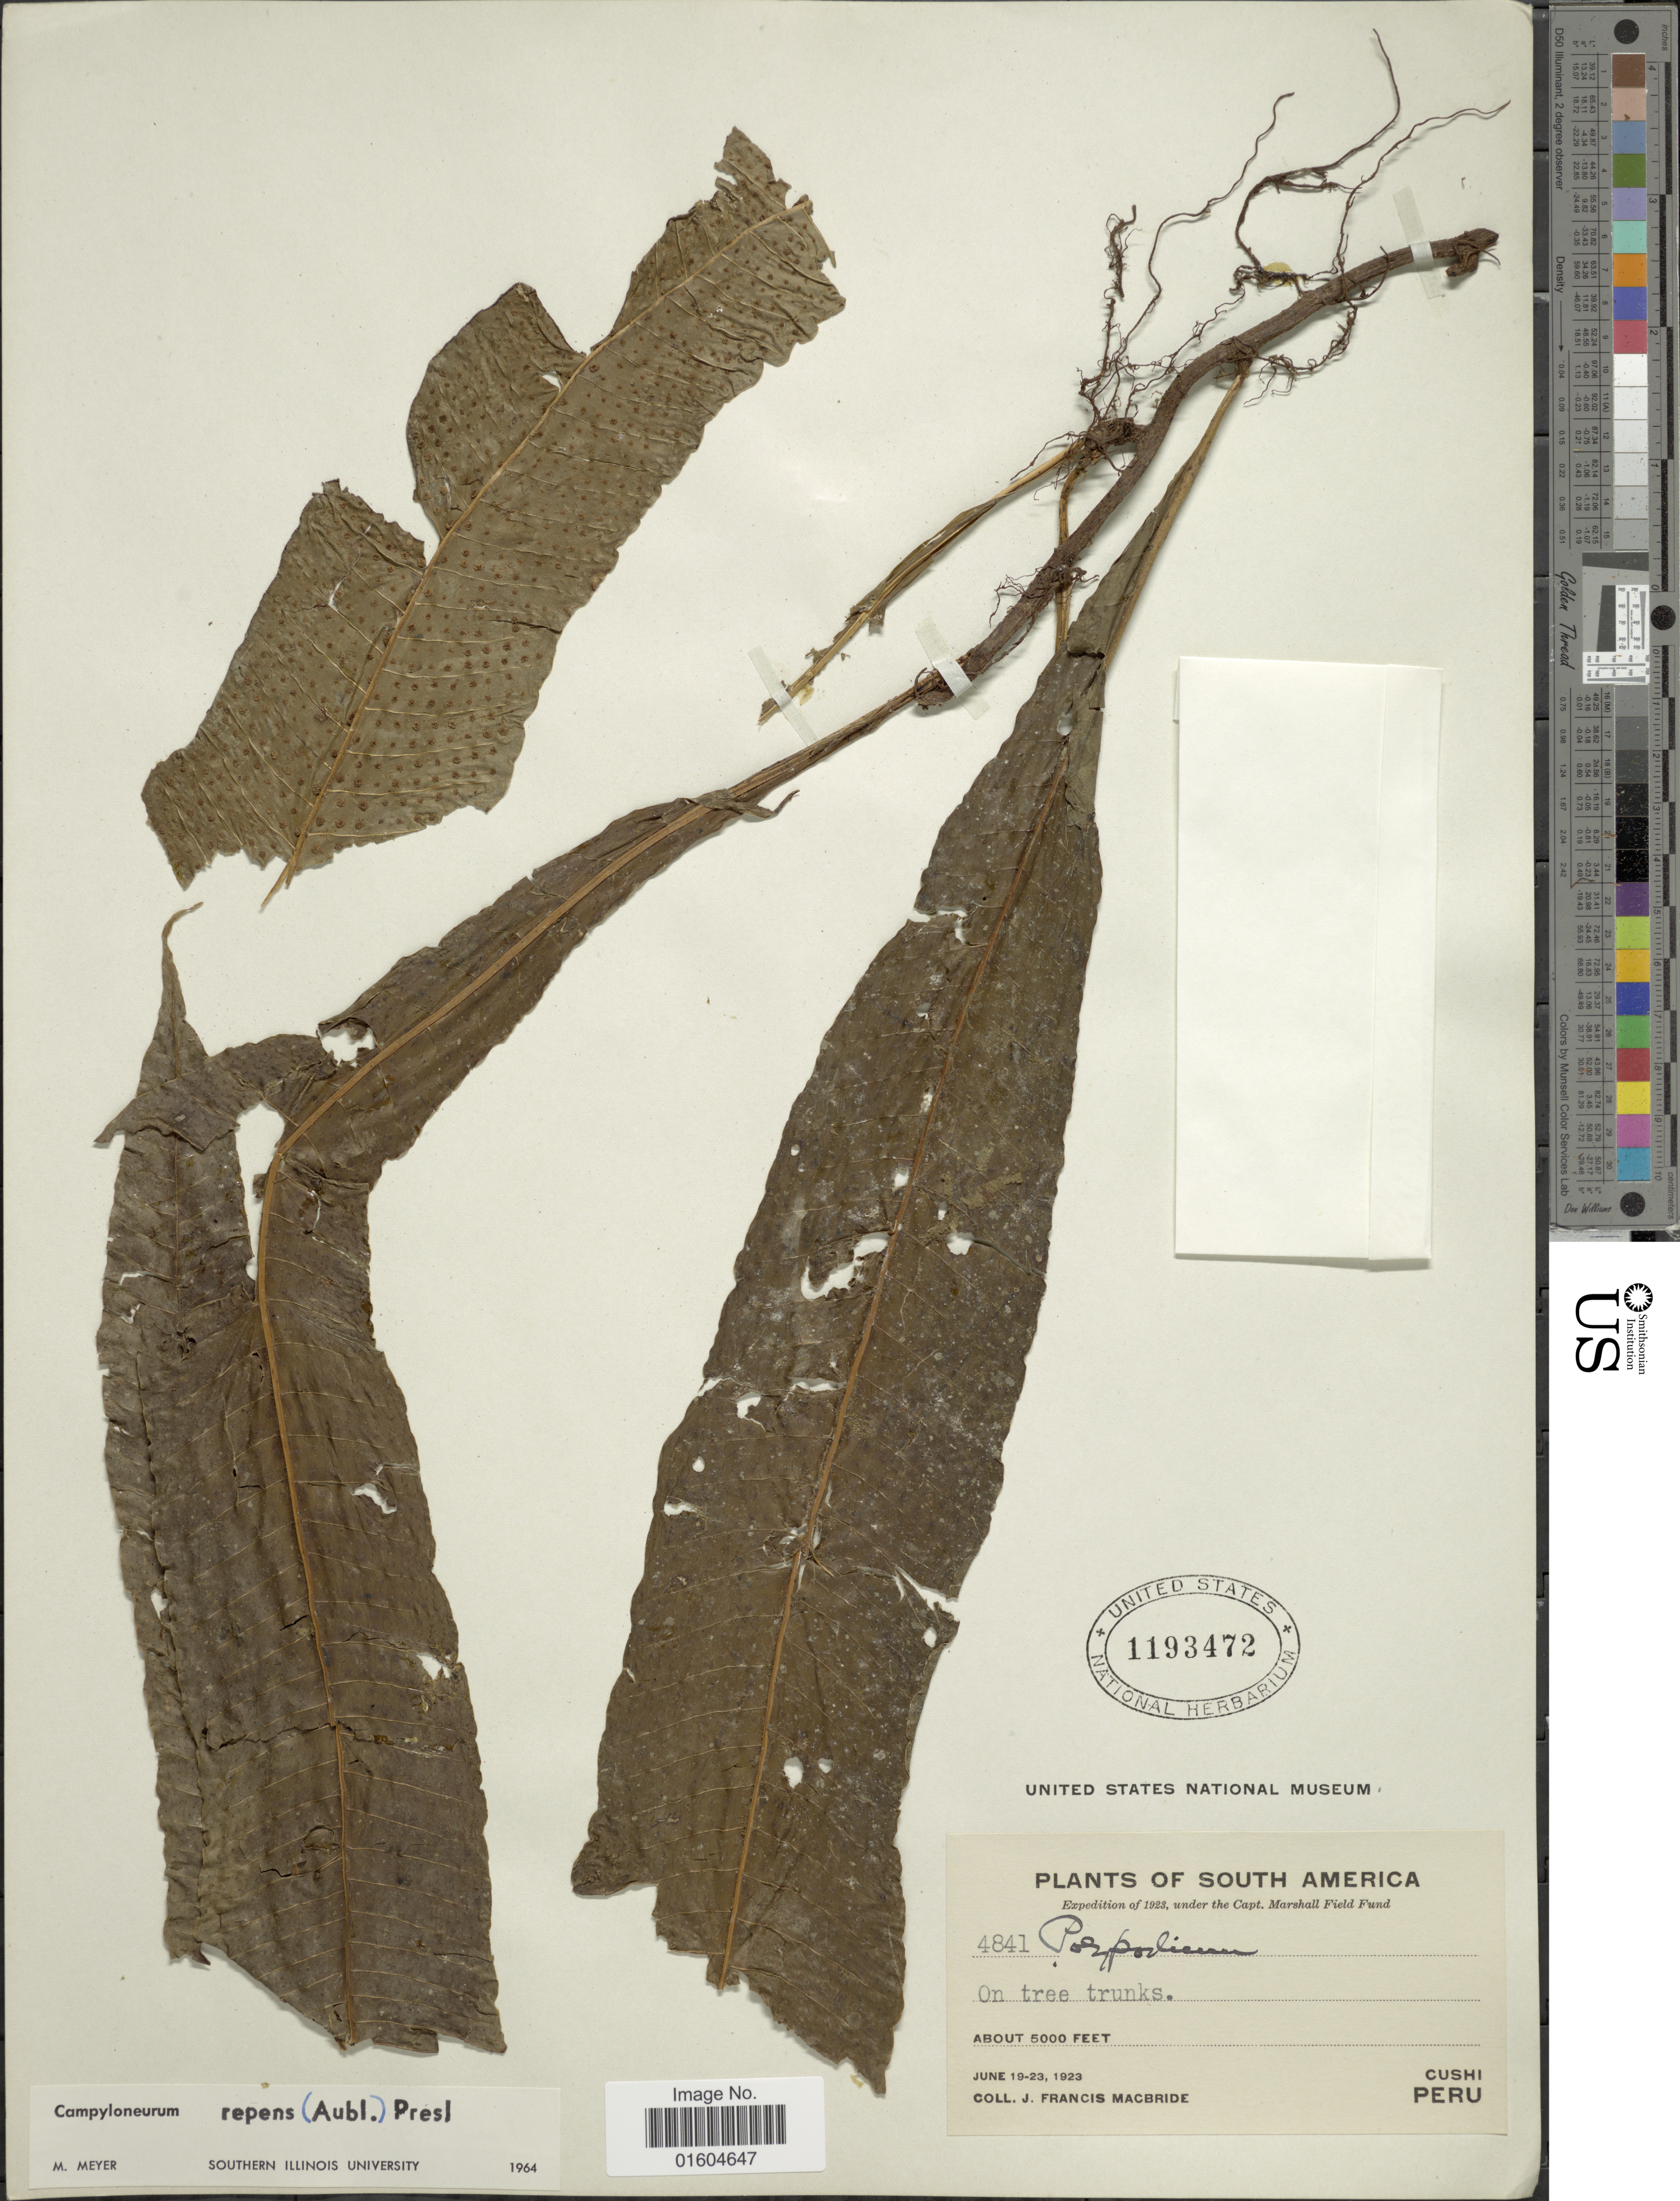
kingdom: Plantae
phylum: Tracheophyta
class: Polypodiopsida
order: Polypodiales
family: Polypodiaceae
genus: Campyloneurum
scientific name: Campyloneurum ophiocaulon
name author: (Klotzsch) Fée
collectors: J. F. Macbride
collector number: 4841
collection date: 1923-06-19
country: Peru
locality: South America. Cushi. Peru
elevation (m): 1524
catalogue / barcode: US 1193472